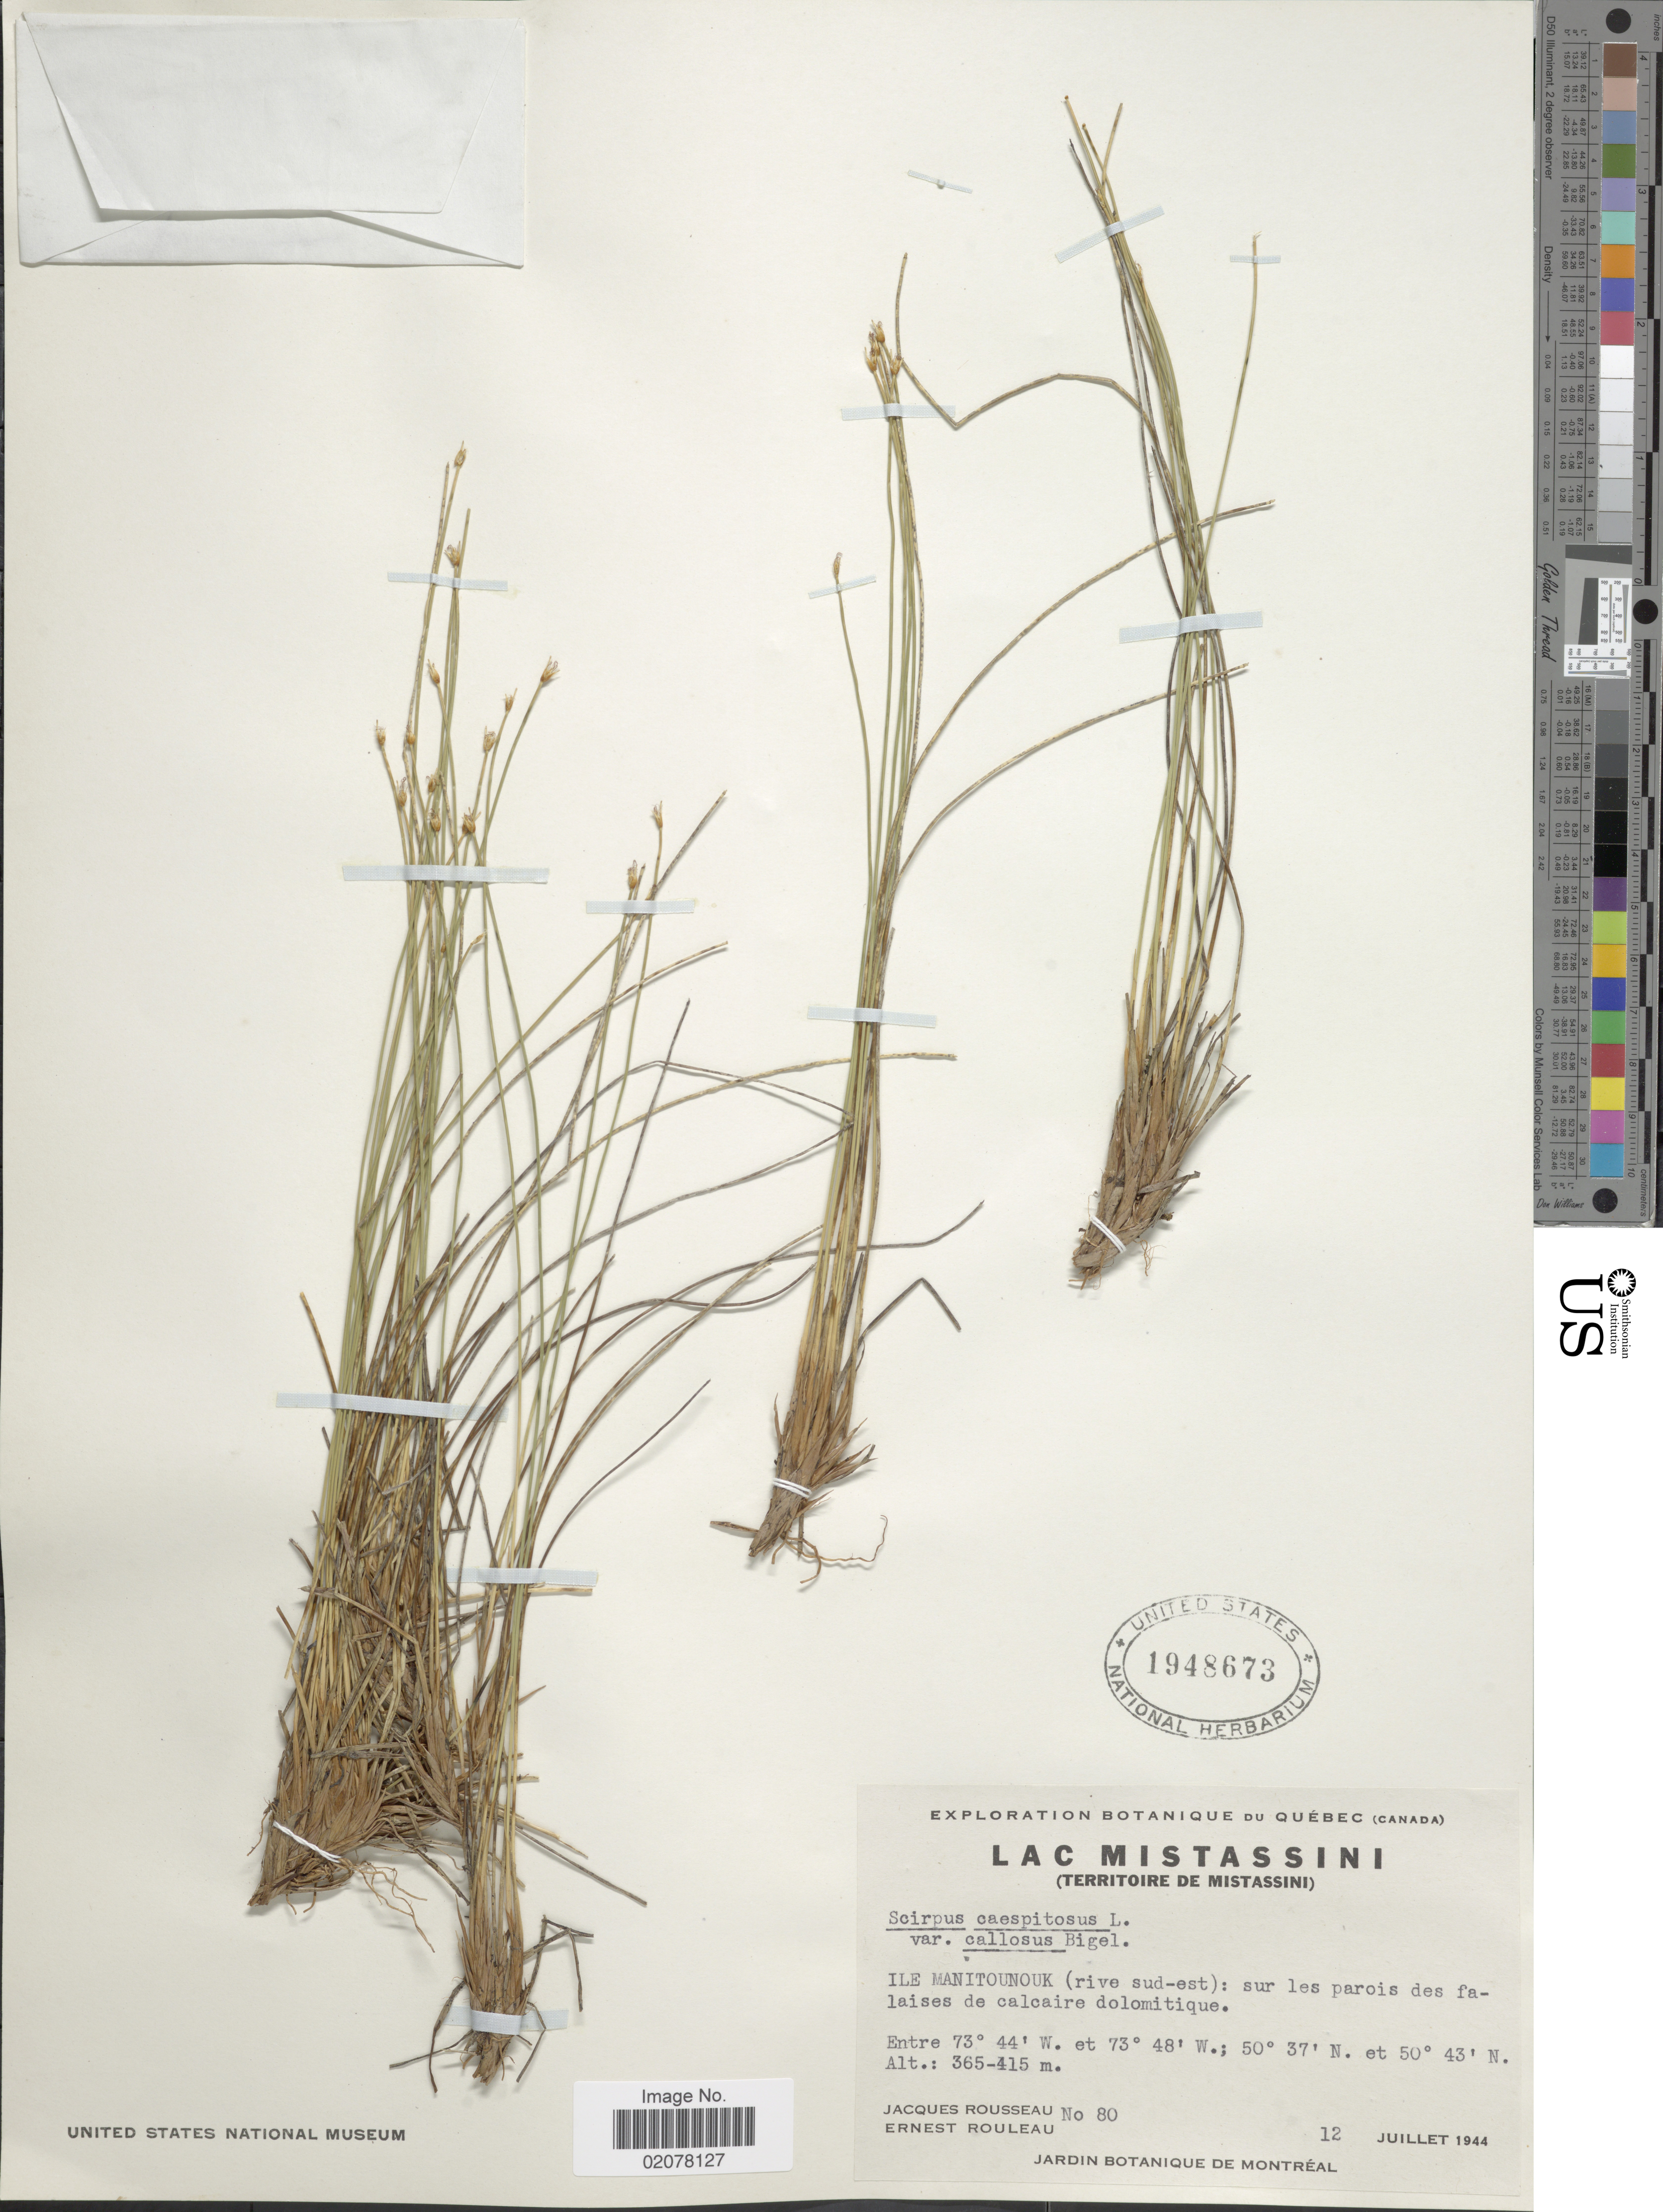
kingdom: Plantae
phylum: Tracheophyta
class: Liliopsida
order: Poales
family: Cyperaceae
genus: Trichophorum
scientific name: Trichophorum cespitosum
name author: (L.) Hartm.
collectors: J. Rousseau & J. Rouleau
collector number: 80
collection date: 1944-07-12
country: Canada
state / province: Quebec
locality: Lac Mistassini. (Territoire de Mistassini). Ile Manitounouk (rive sud-est): sur les parois des falaises de calcaire dolomitique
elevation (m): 365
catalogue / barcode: US 1948673